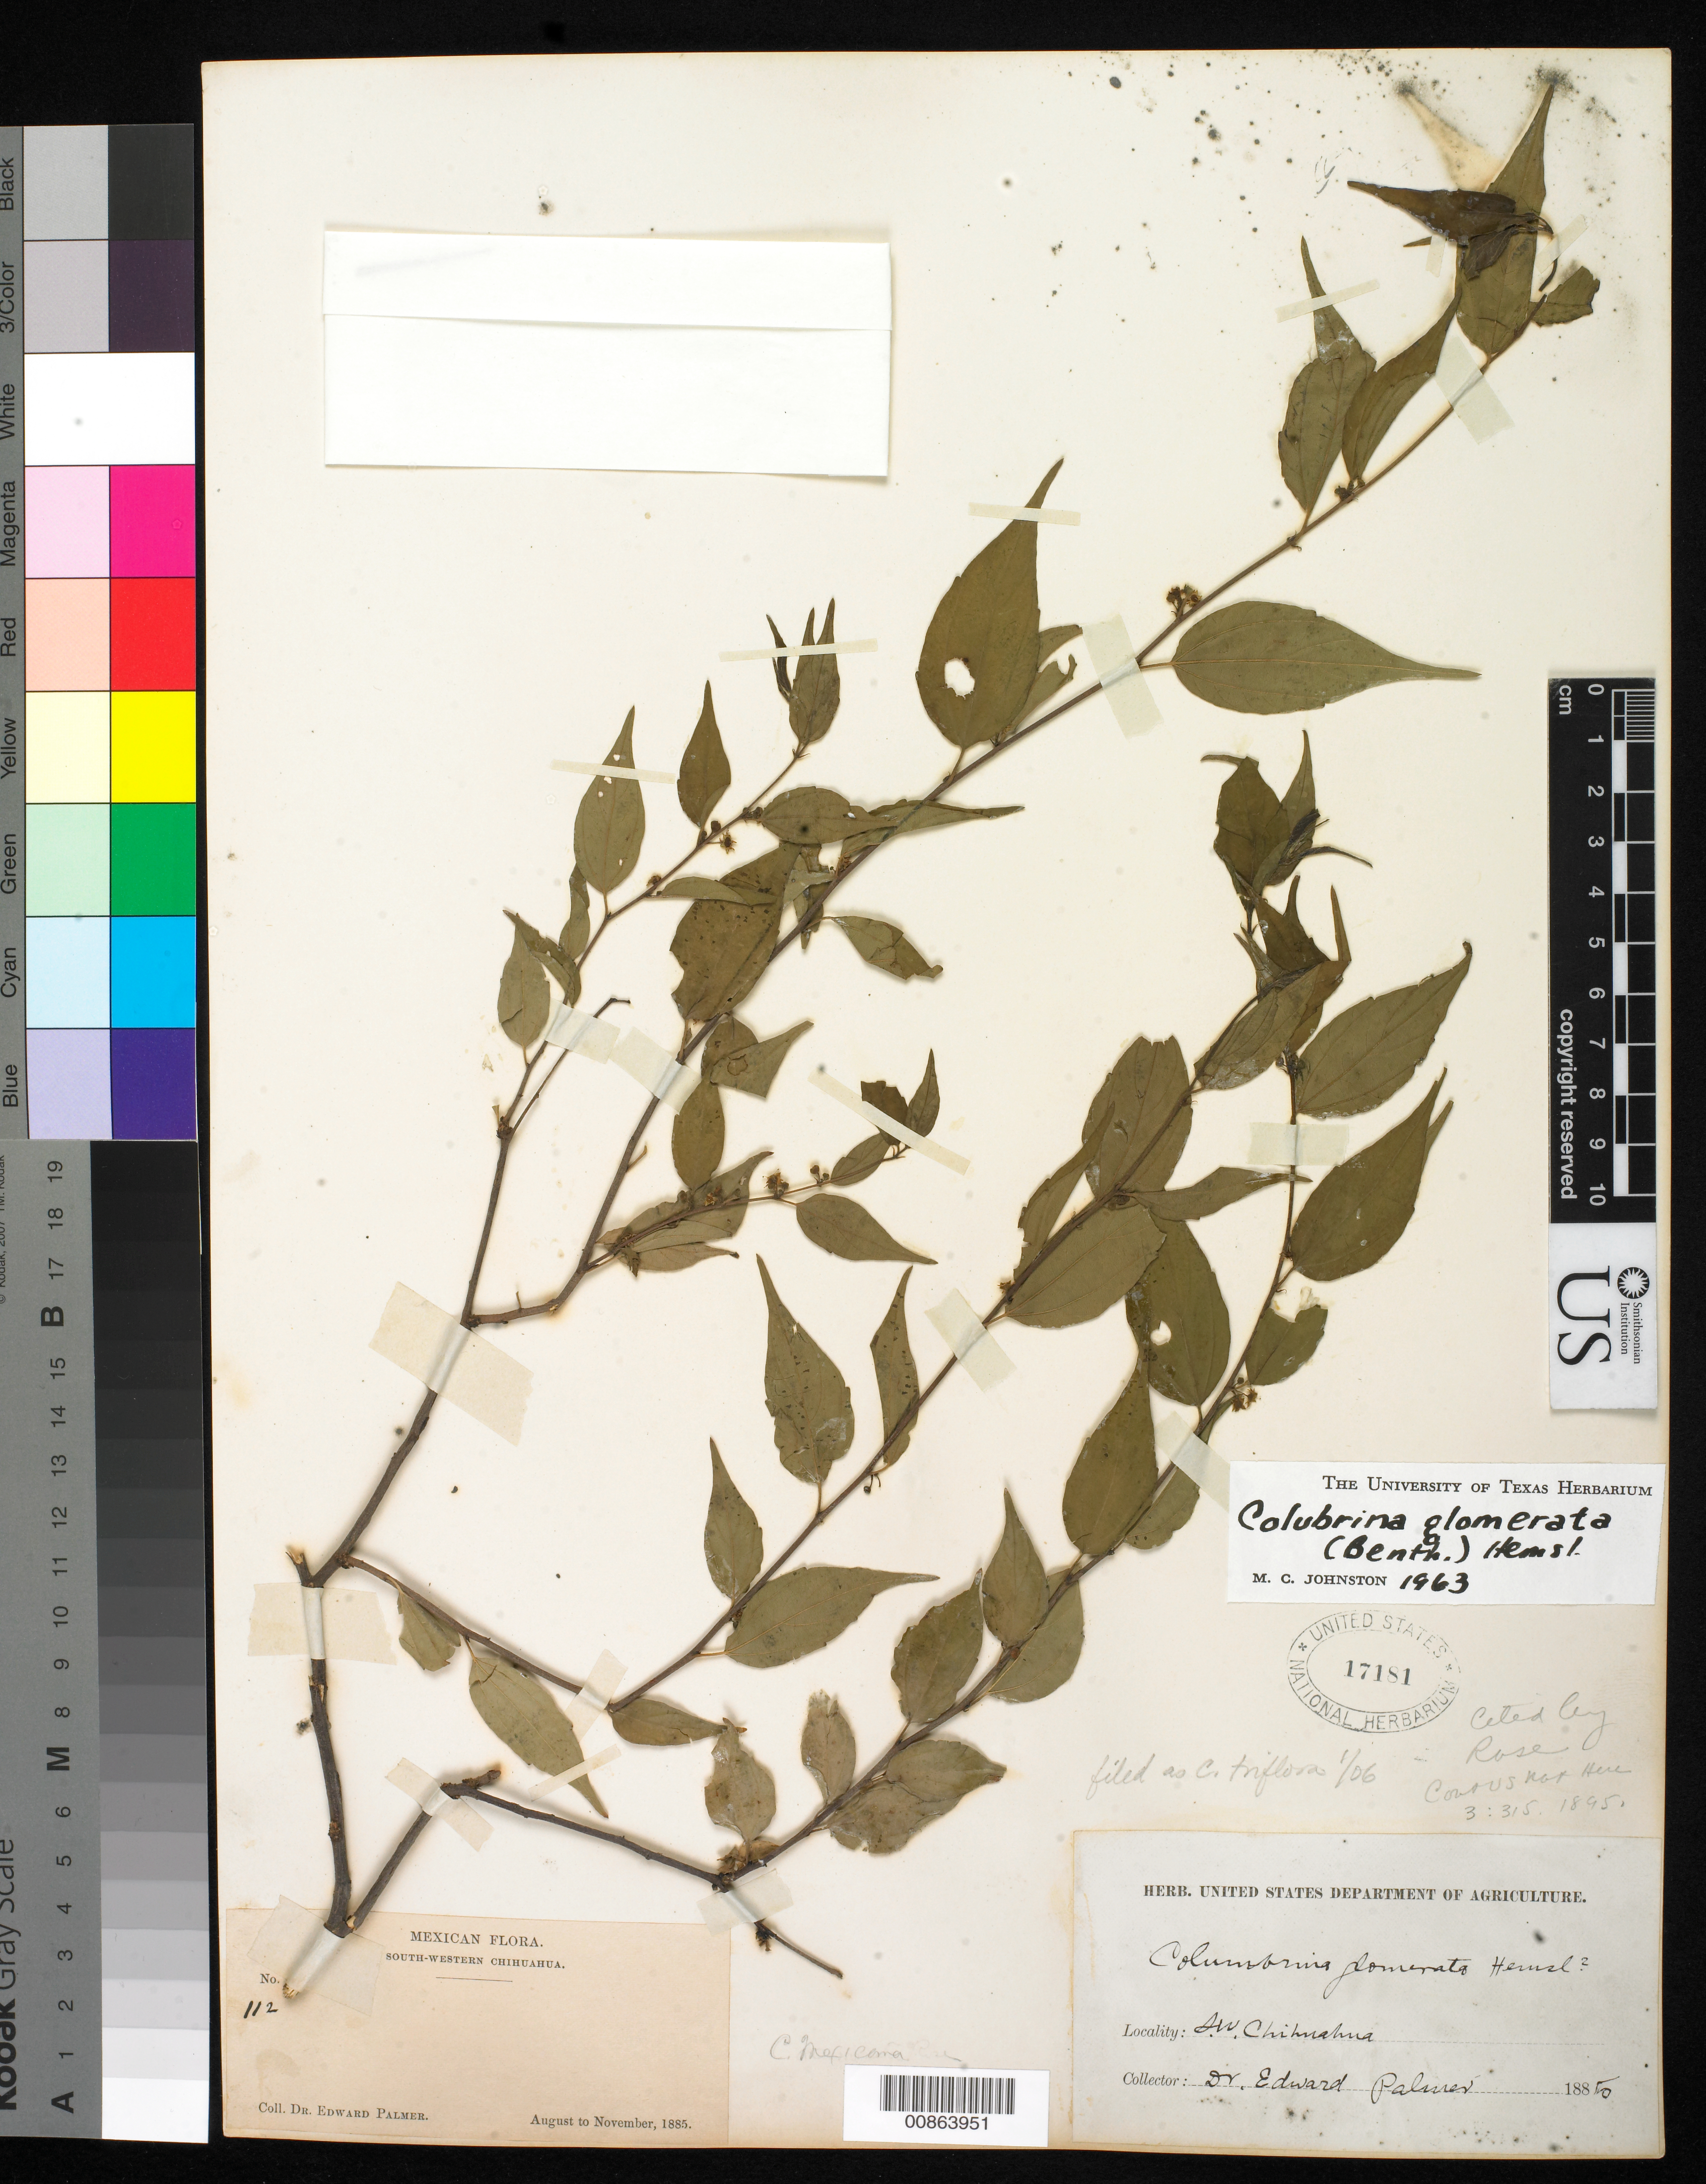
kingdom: Plantae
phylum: Tracheophyta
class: Magnoliopsida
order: Rosales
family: Rhamnaceae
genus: Colubrina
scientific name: Colubrina triflora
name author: Brongn. ex Sweet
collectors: E. Palmer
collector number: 112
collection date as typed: Aug 1885 to -- Nov 1885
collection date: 1885-08/1885-11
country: Mexico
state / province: Chihuahua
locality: South-Western Chihuahua.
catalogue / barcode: US 17181